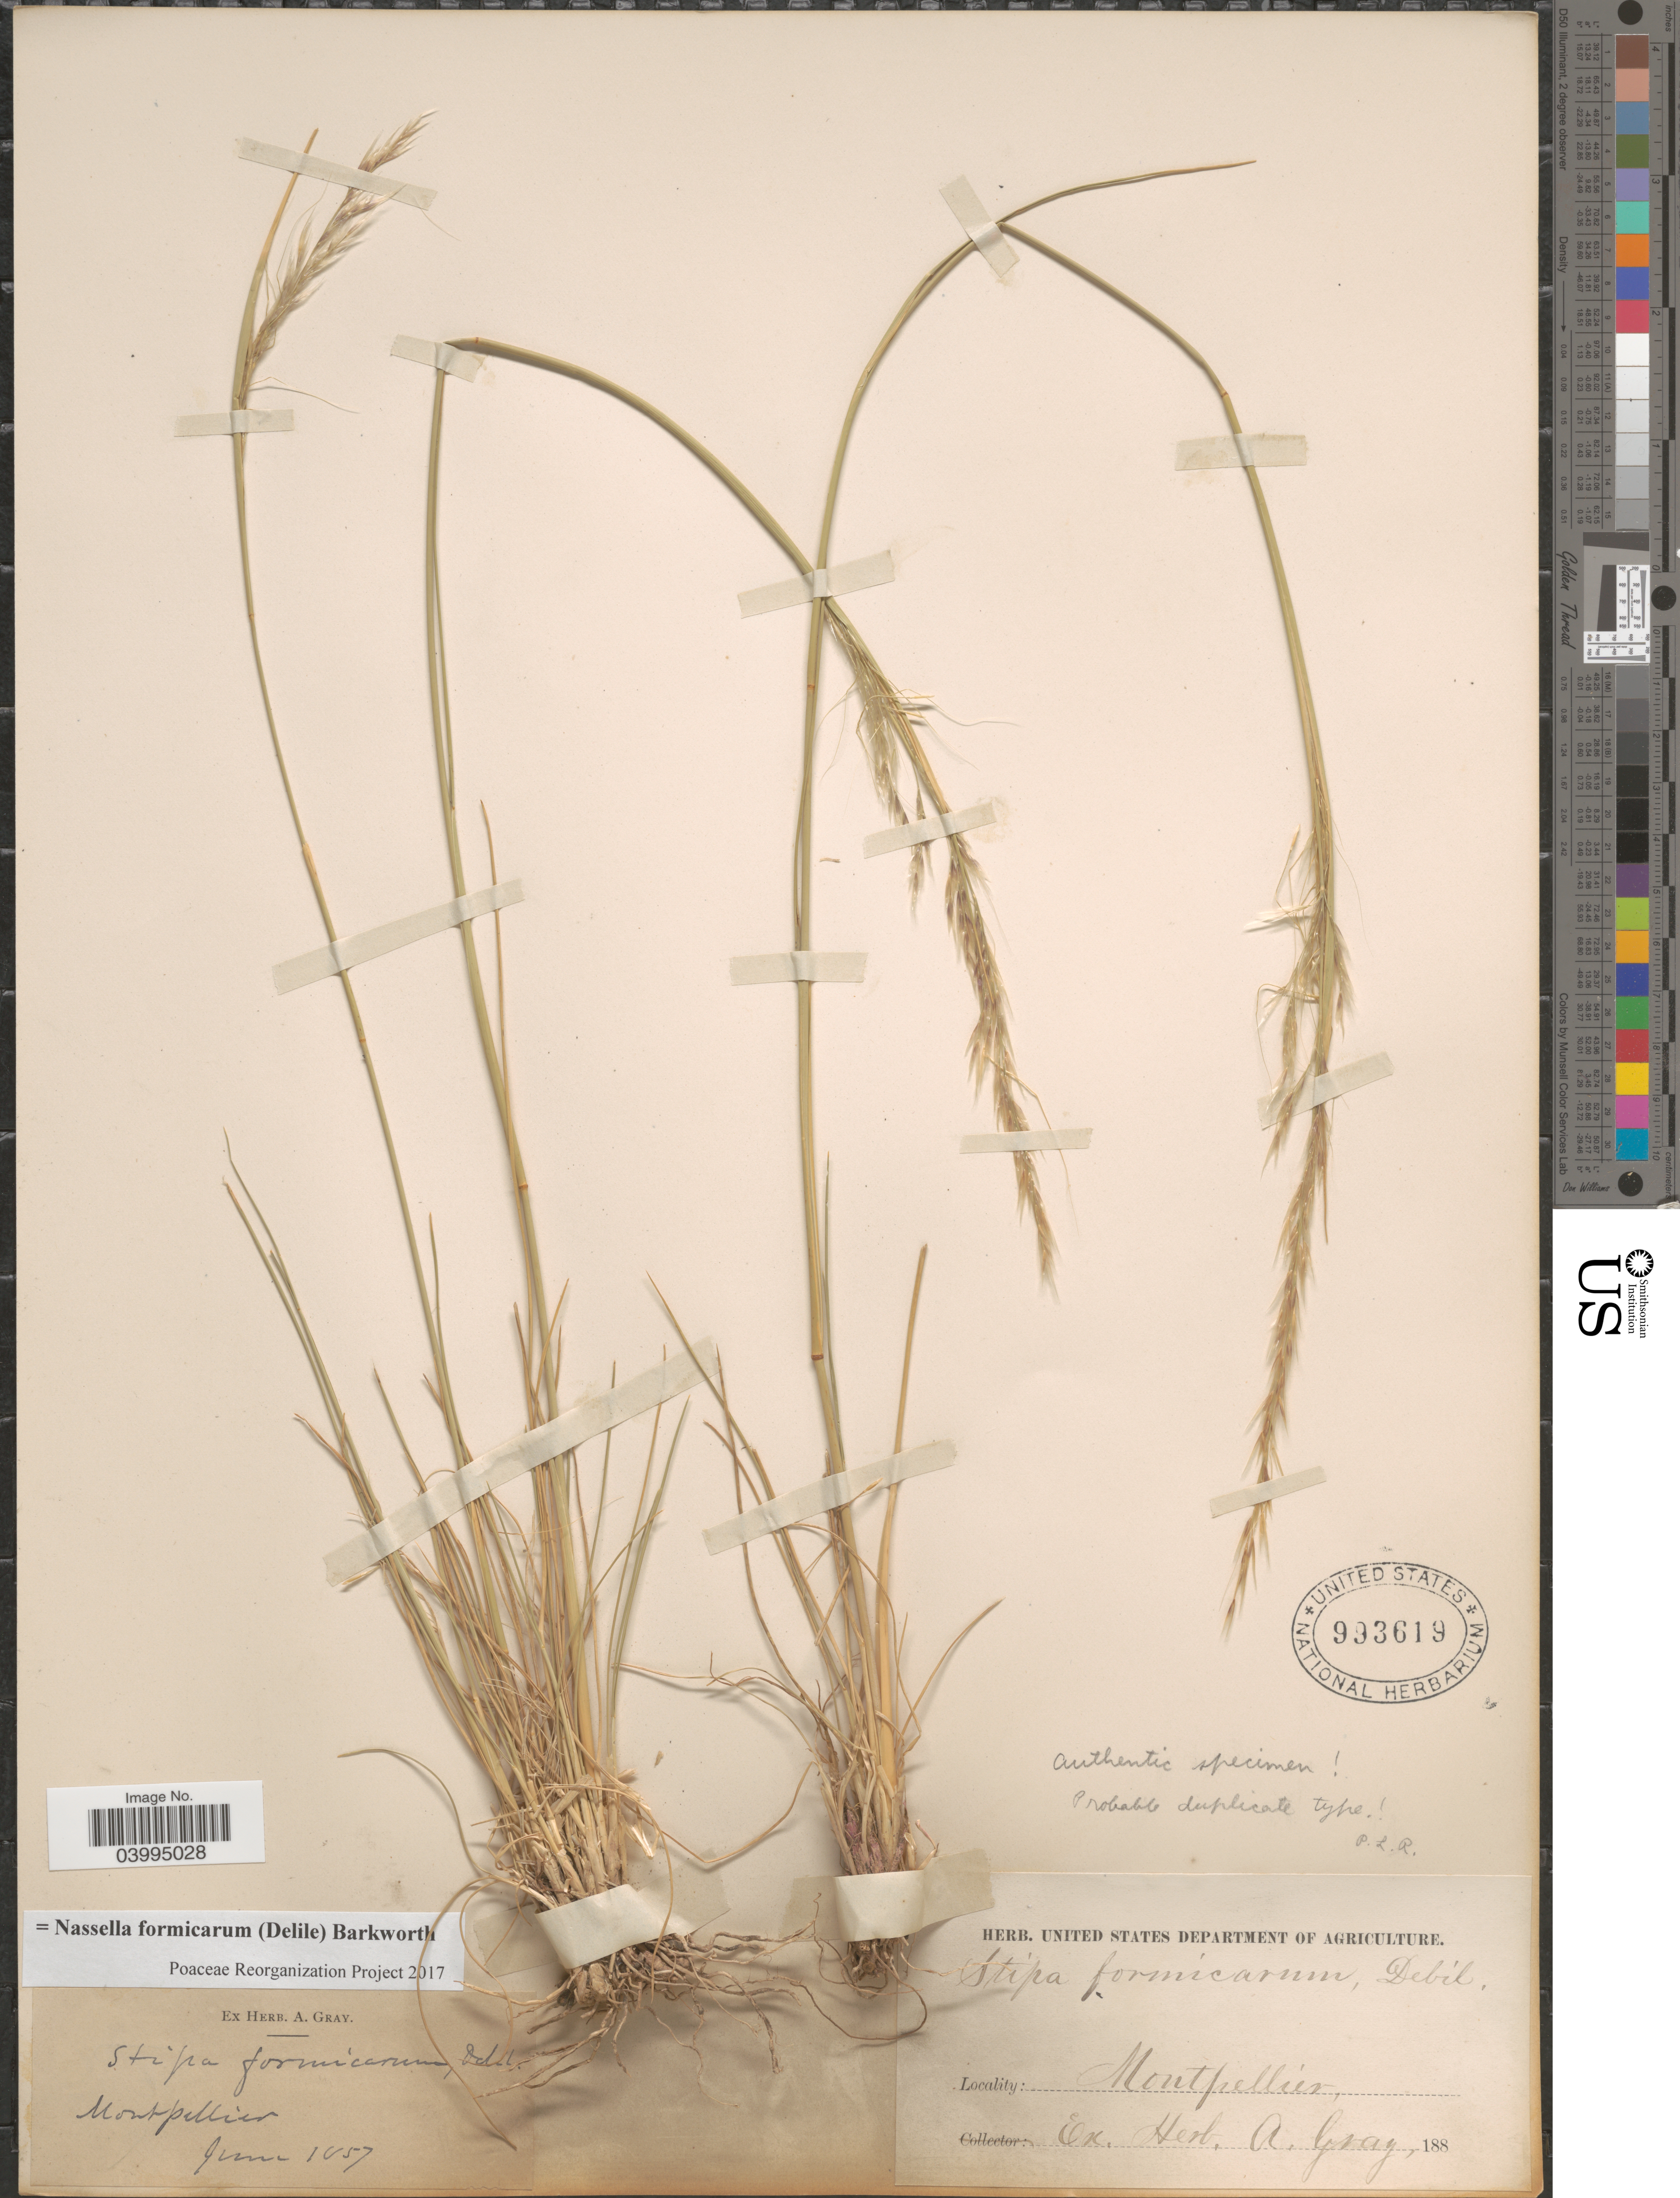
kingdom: Plantae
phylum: Tracheophyta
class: Liliopsida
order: Poales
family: Poaceae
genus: Nassella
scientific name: Nassella formicarum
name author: (Delile) Barkworth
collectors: ex Herb. A. Gray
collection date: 1857-06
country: France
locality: Montpellier.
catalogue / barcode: US 993619